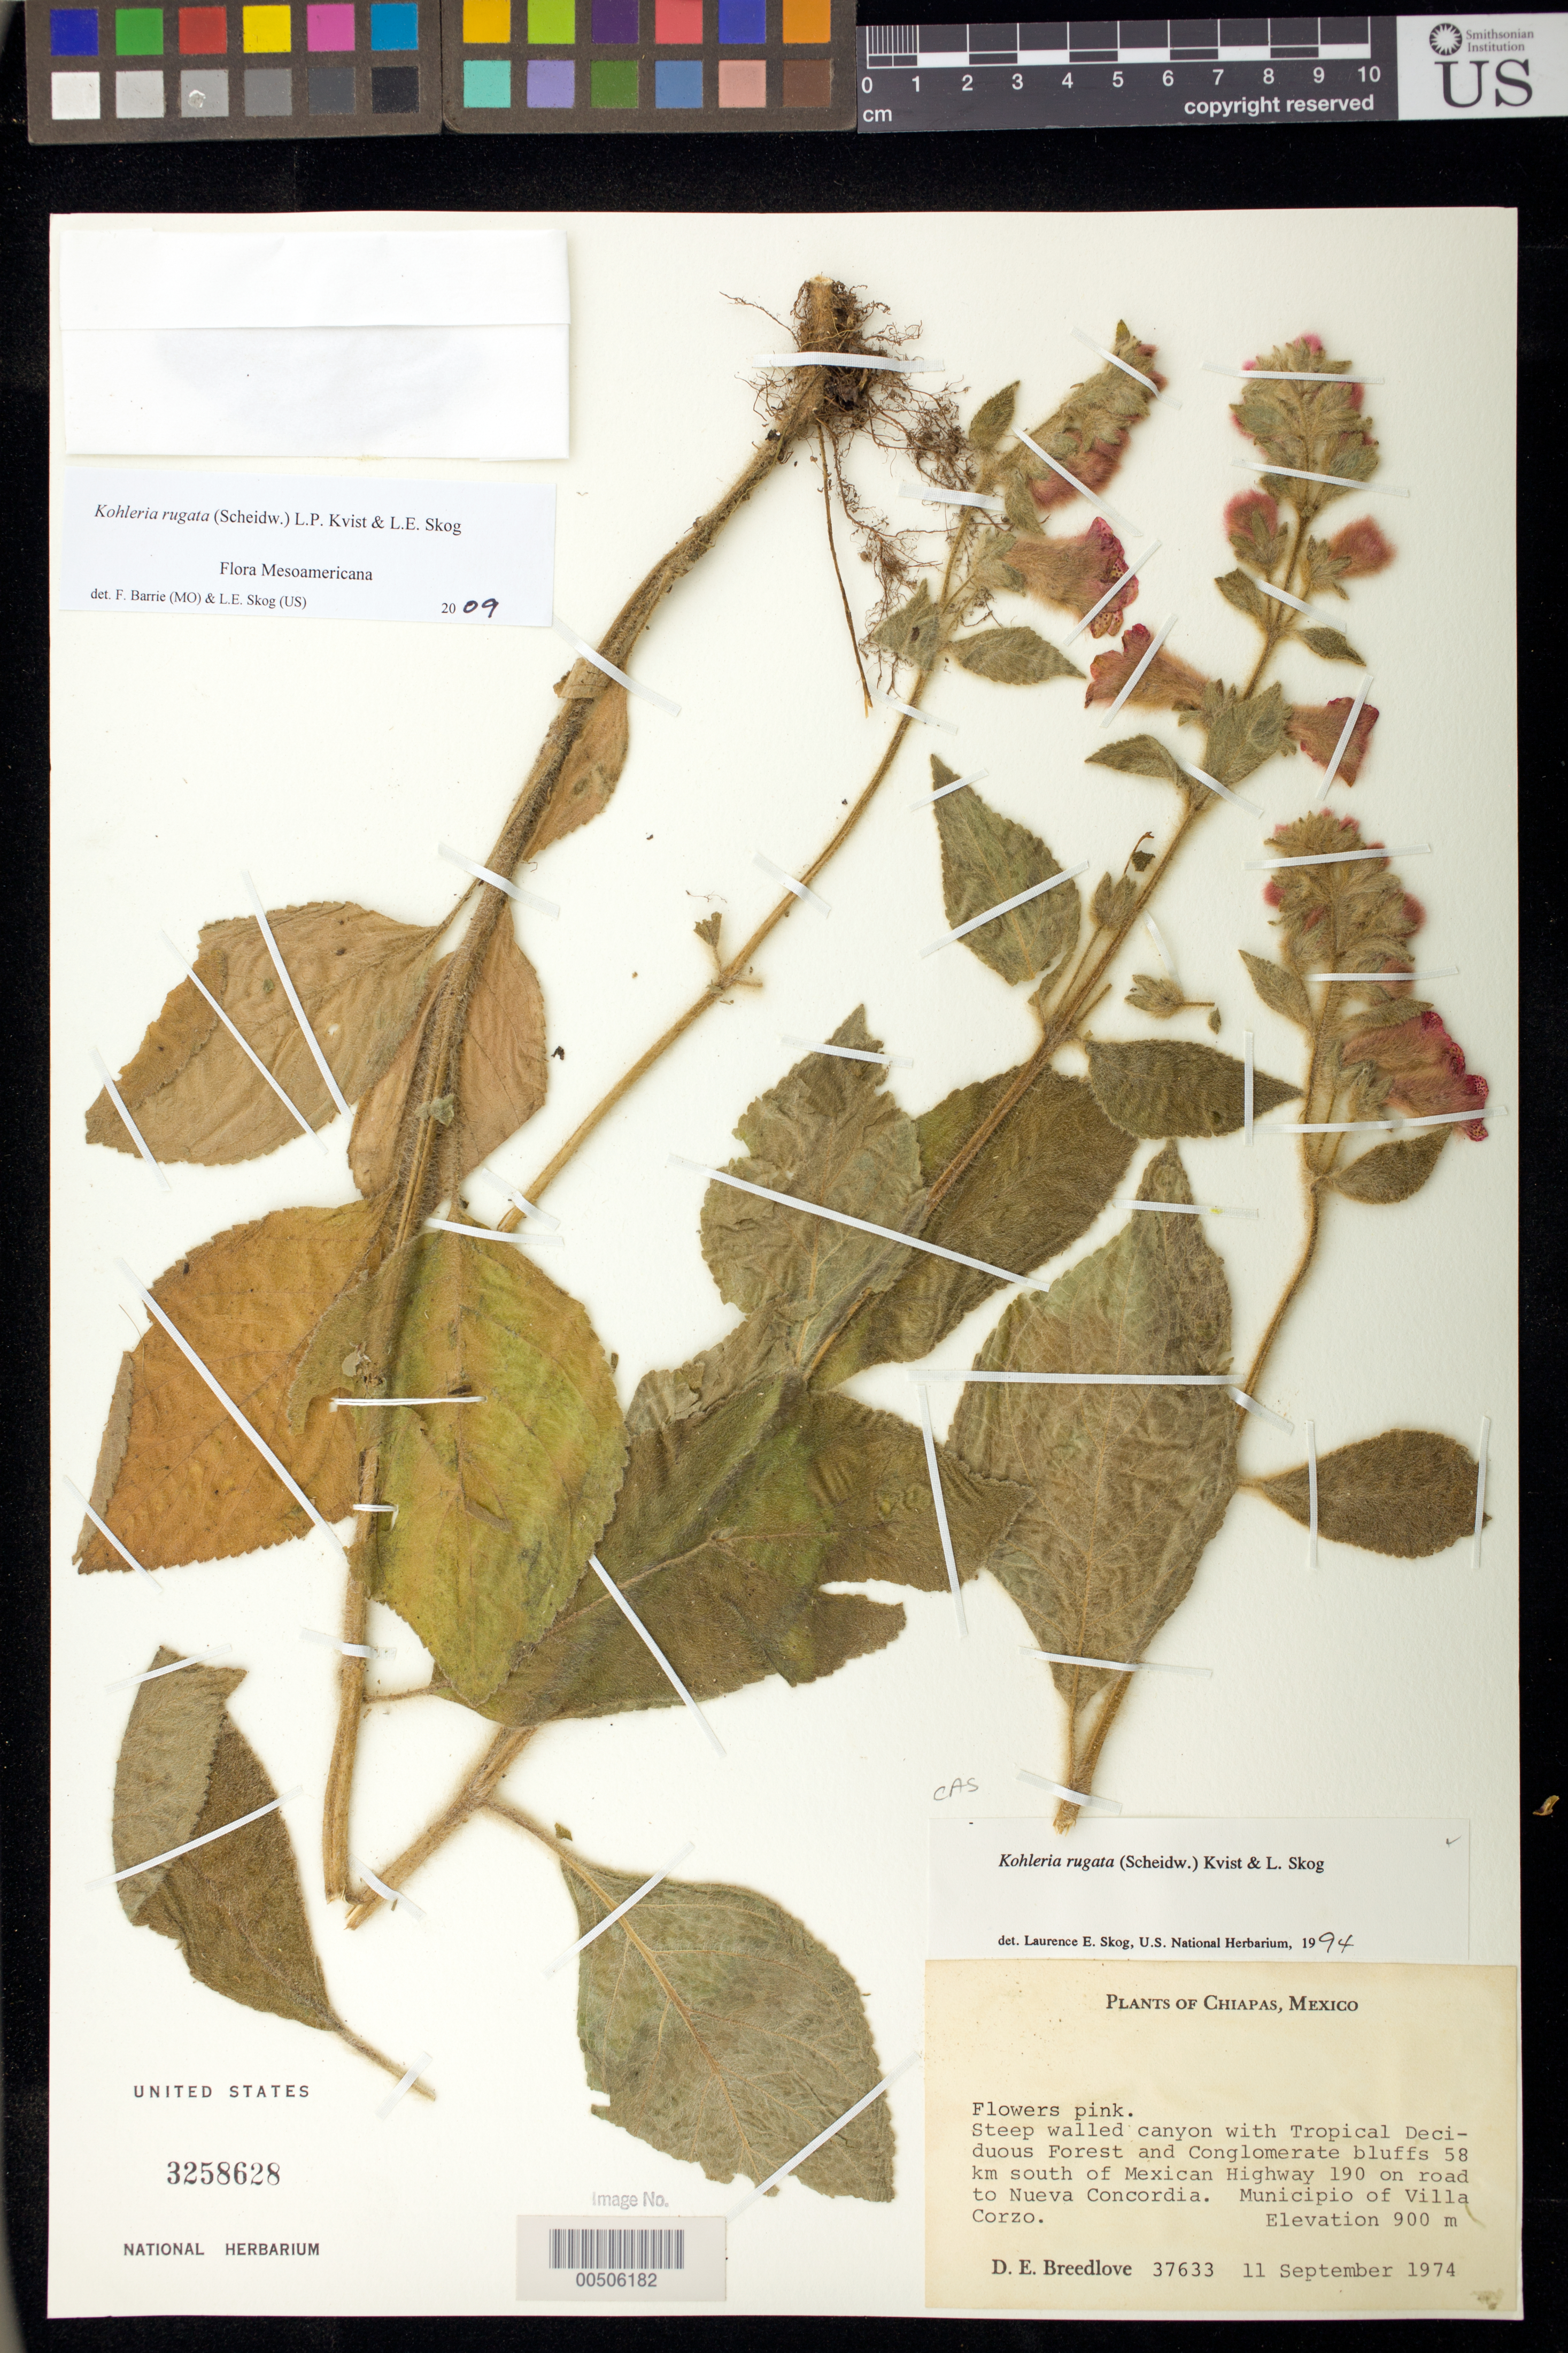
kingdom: Plantae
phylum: Tracheophyta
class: Magnoliopsida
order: Lamiales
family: Gesneriaceae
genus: Kohleria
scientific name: Kohleria rugata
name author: (Scheidw.) L.P. Kvist & L.E. Skog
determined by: Skog, Laurence E.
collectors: D. E. Breedlove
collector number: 37633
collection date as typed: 11 Sep 1974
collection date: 1974-09-11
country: Mexico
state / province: Chiapas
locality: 58 km south of Mexican Highway 190 on road to Nueva Concordia, Mpio. of Villa Corzo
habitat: Steep walled canyon with tropical deciduous forest and conglomerate bluffs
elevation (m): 900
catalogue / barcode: US 3258628